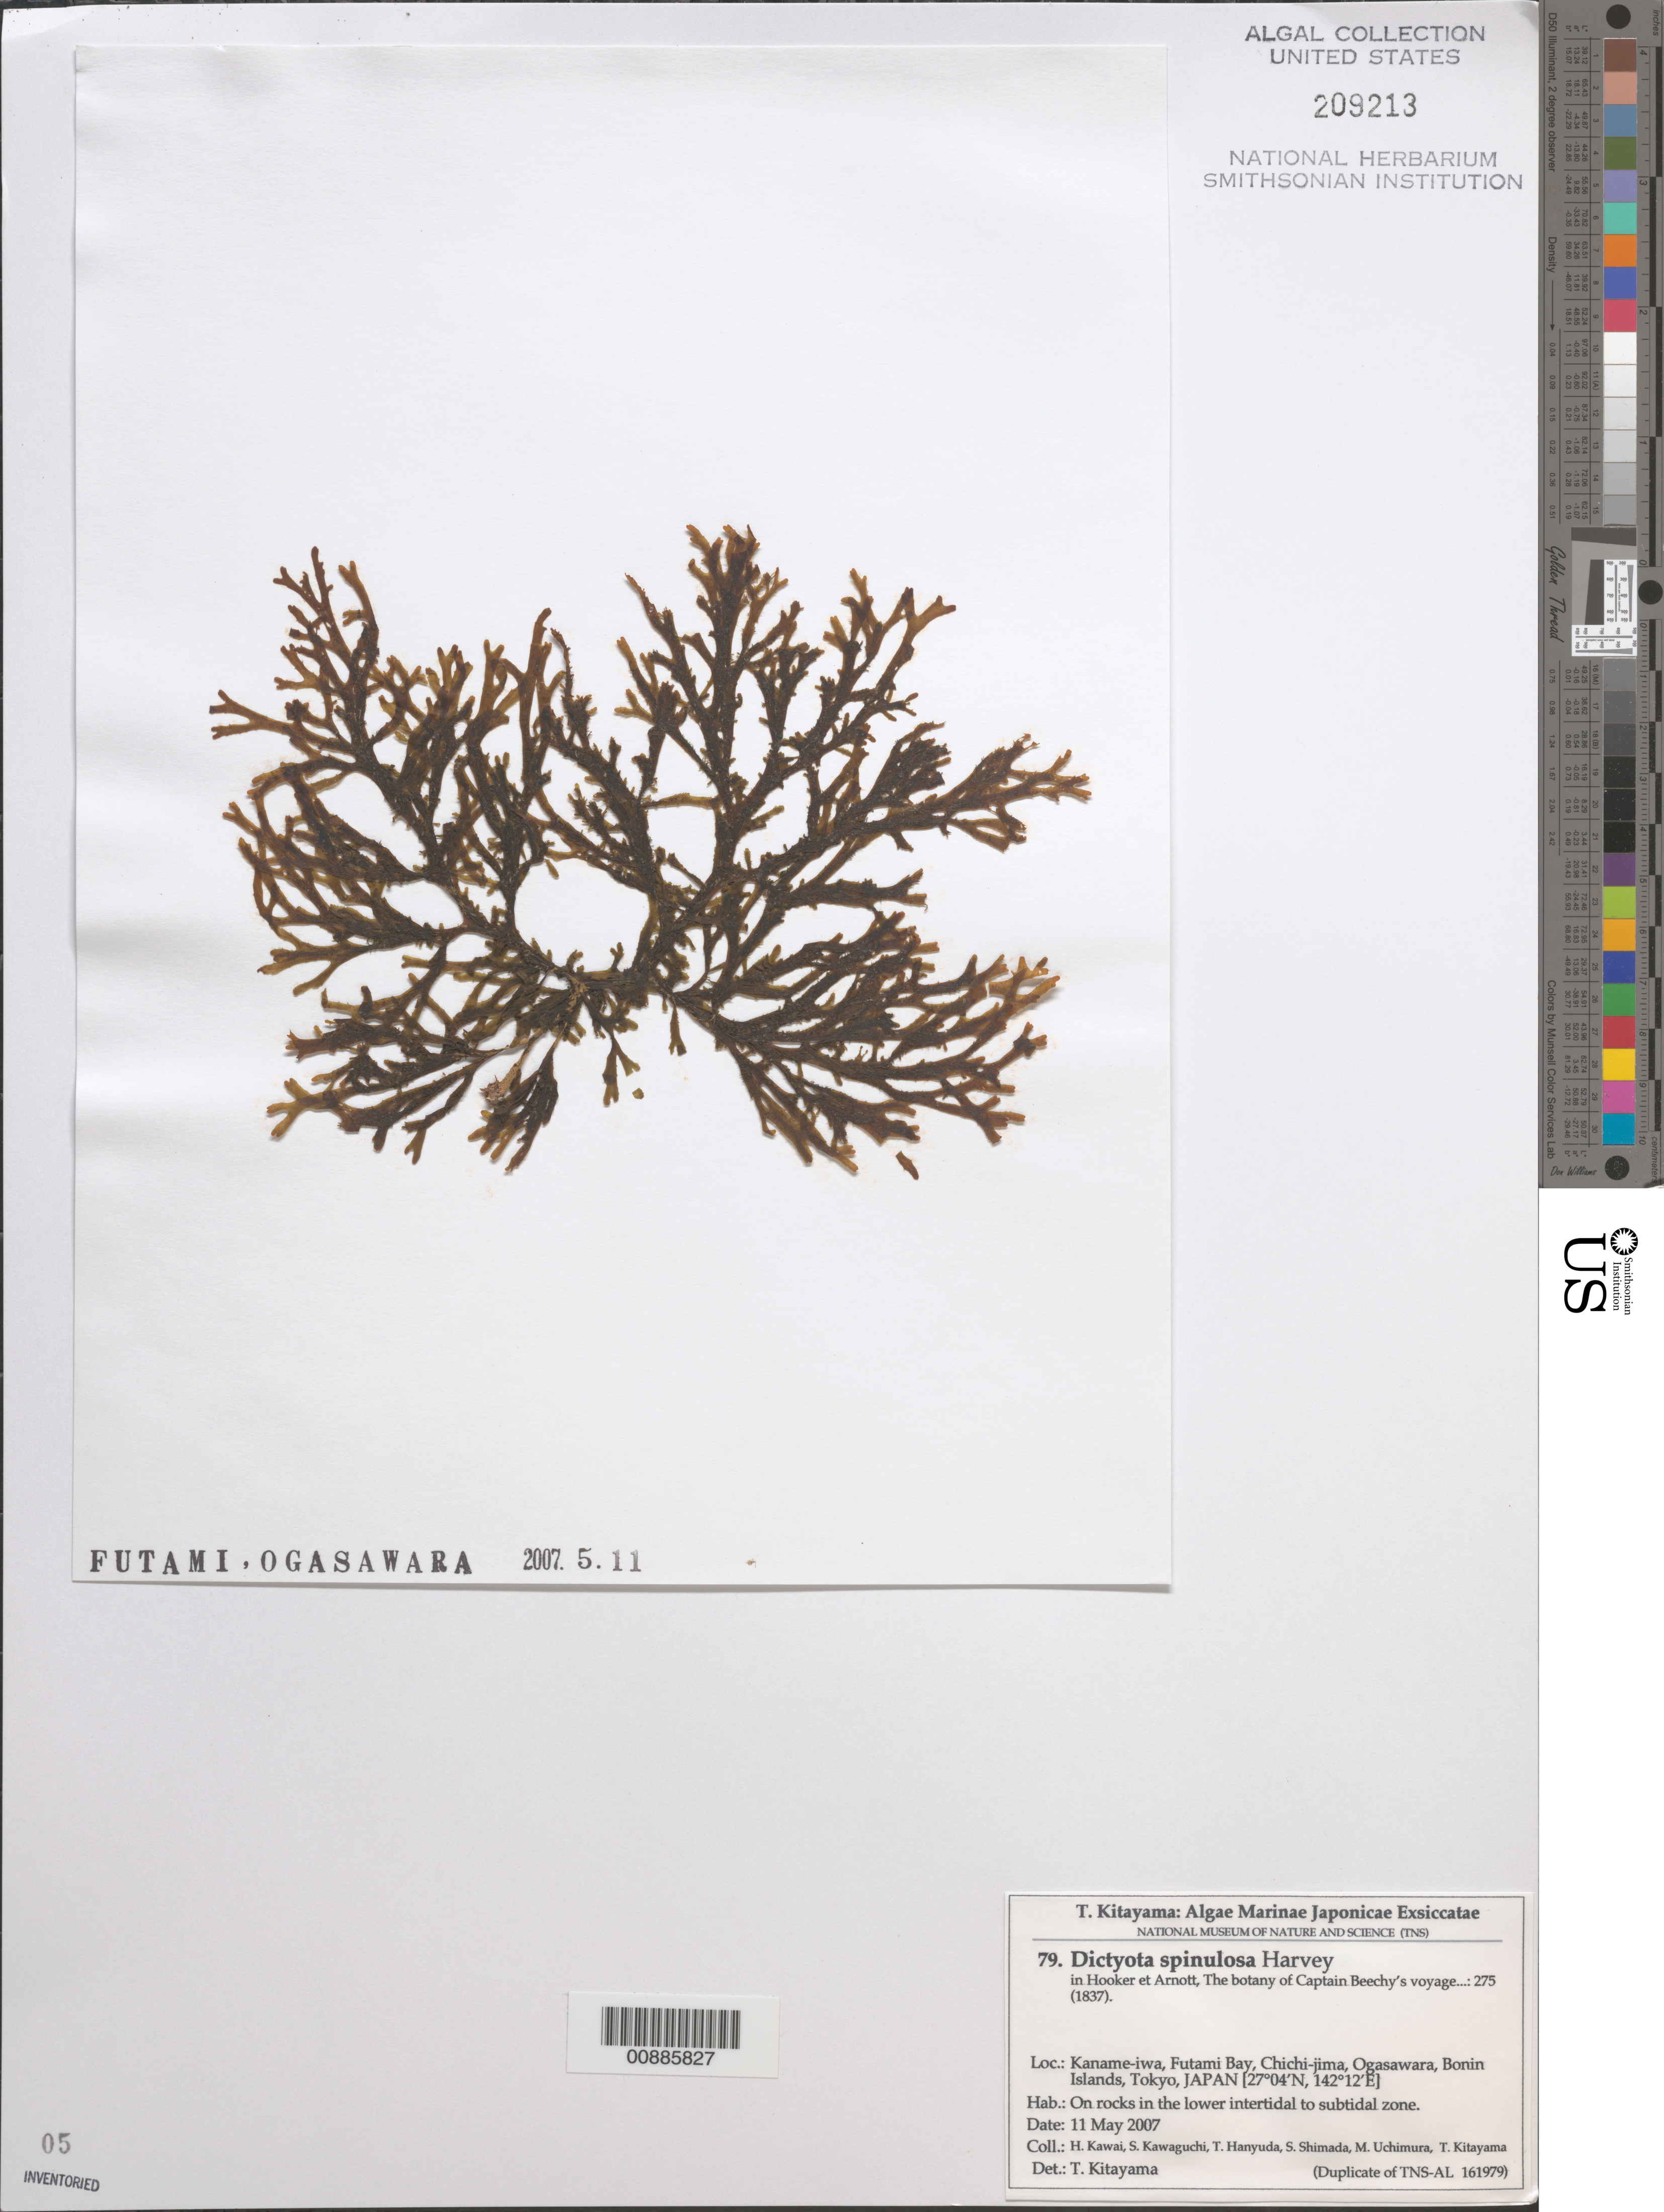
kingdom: Chromista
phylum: Ochrophyta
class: Phaeophyceae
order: Dictyotales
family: Dictyotaceae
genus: Dictyota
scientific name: Dictyota spinulosa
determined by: Kitayama, T.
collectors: H. Kawai, S. Kawaguchi, T. Hanyuda, S. Shimada, M. Uchimura & T. Kitayama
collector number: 79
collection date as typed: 11 May 2007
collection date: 2007-05-11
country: Japan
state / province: Tokyo, Federal City of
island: Chichi-jima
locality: Kaname-iwa, Futami Bay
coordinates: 27 04' N, 142 12' E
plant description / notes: Kitayama, T., Algae Marinae Japonicae Exsiccatae, Fasc. IV (Nos. 76-100)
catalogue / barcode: US 209213